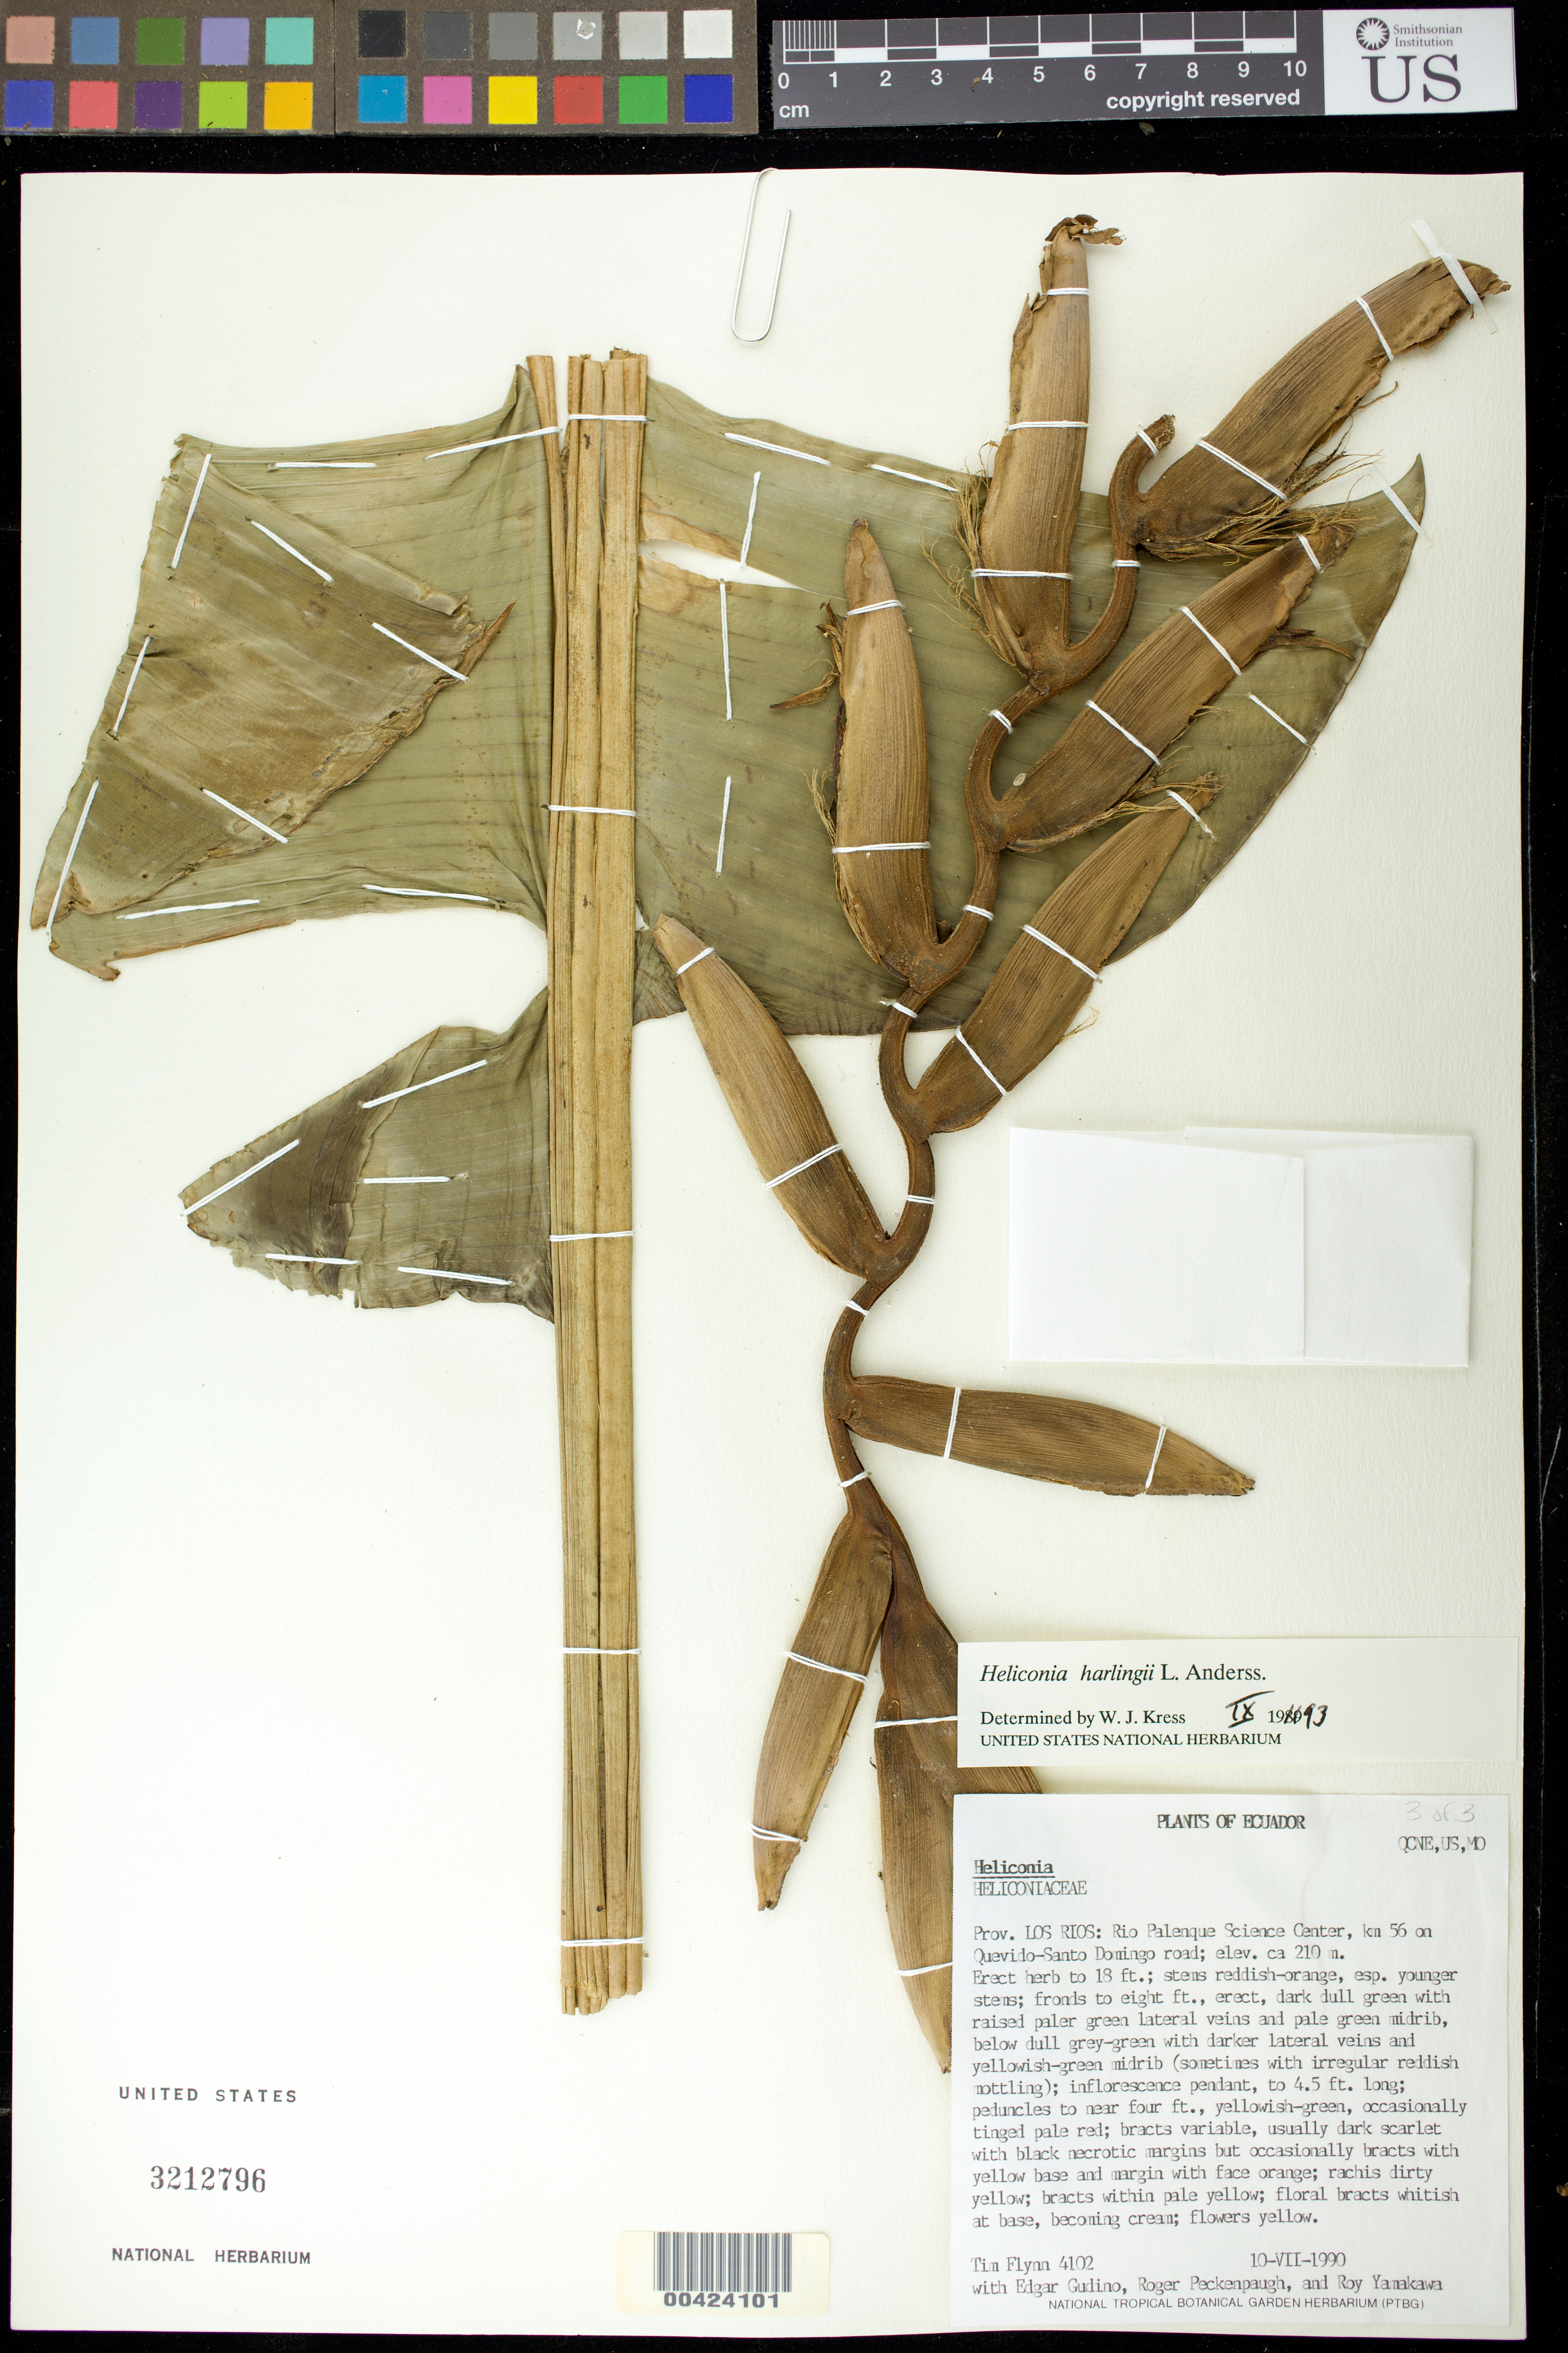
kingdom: Plantae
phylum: Tracheophyta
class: Liliopsida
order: Zingiberales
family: Heliconiaceae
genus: Heliconia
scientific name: Heliconia harlingii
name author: L. Andersson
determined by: Kress, W. J., (US), Smithsonian Institution - National Museum of Natural History (UNITED STATES)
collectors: T. W. Flynn, E. Gudiño, R. Peckinpaugh & R. Yamakawa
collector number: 4102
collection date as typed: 10 Jul 1990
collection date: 1990-07-10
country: Ecuador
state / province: Los Ríos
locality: Rio palenque science centerkm 56 on the quevido - Santo Domingo rd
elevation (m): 210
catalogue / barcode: US 3212796